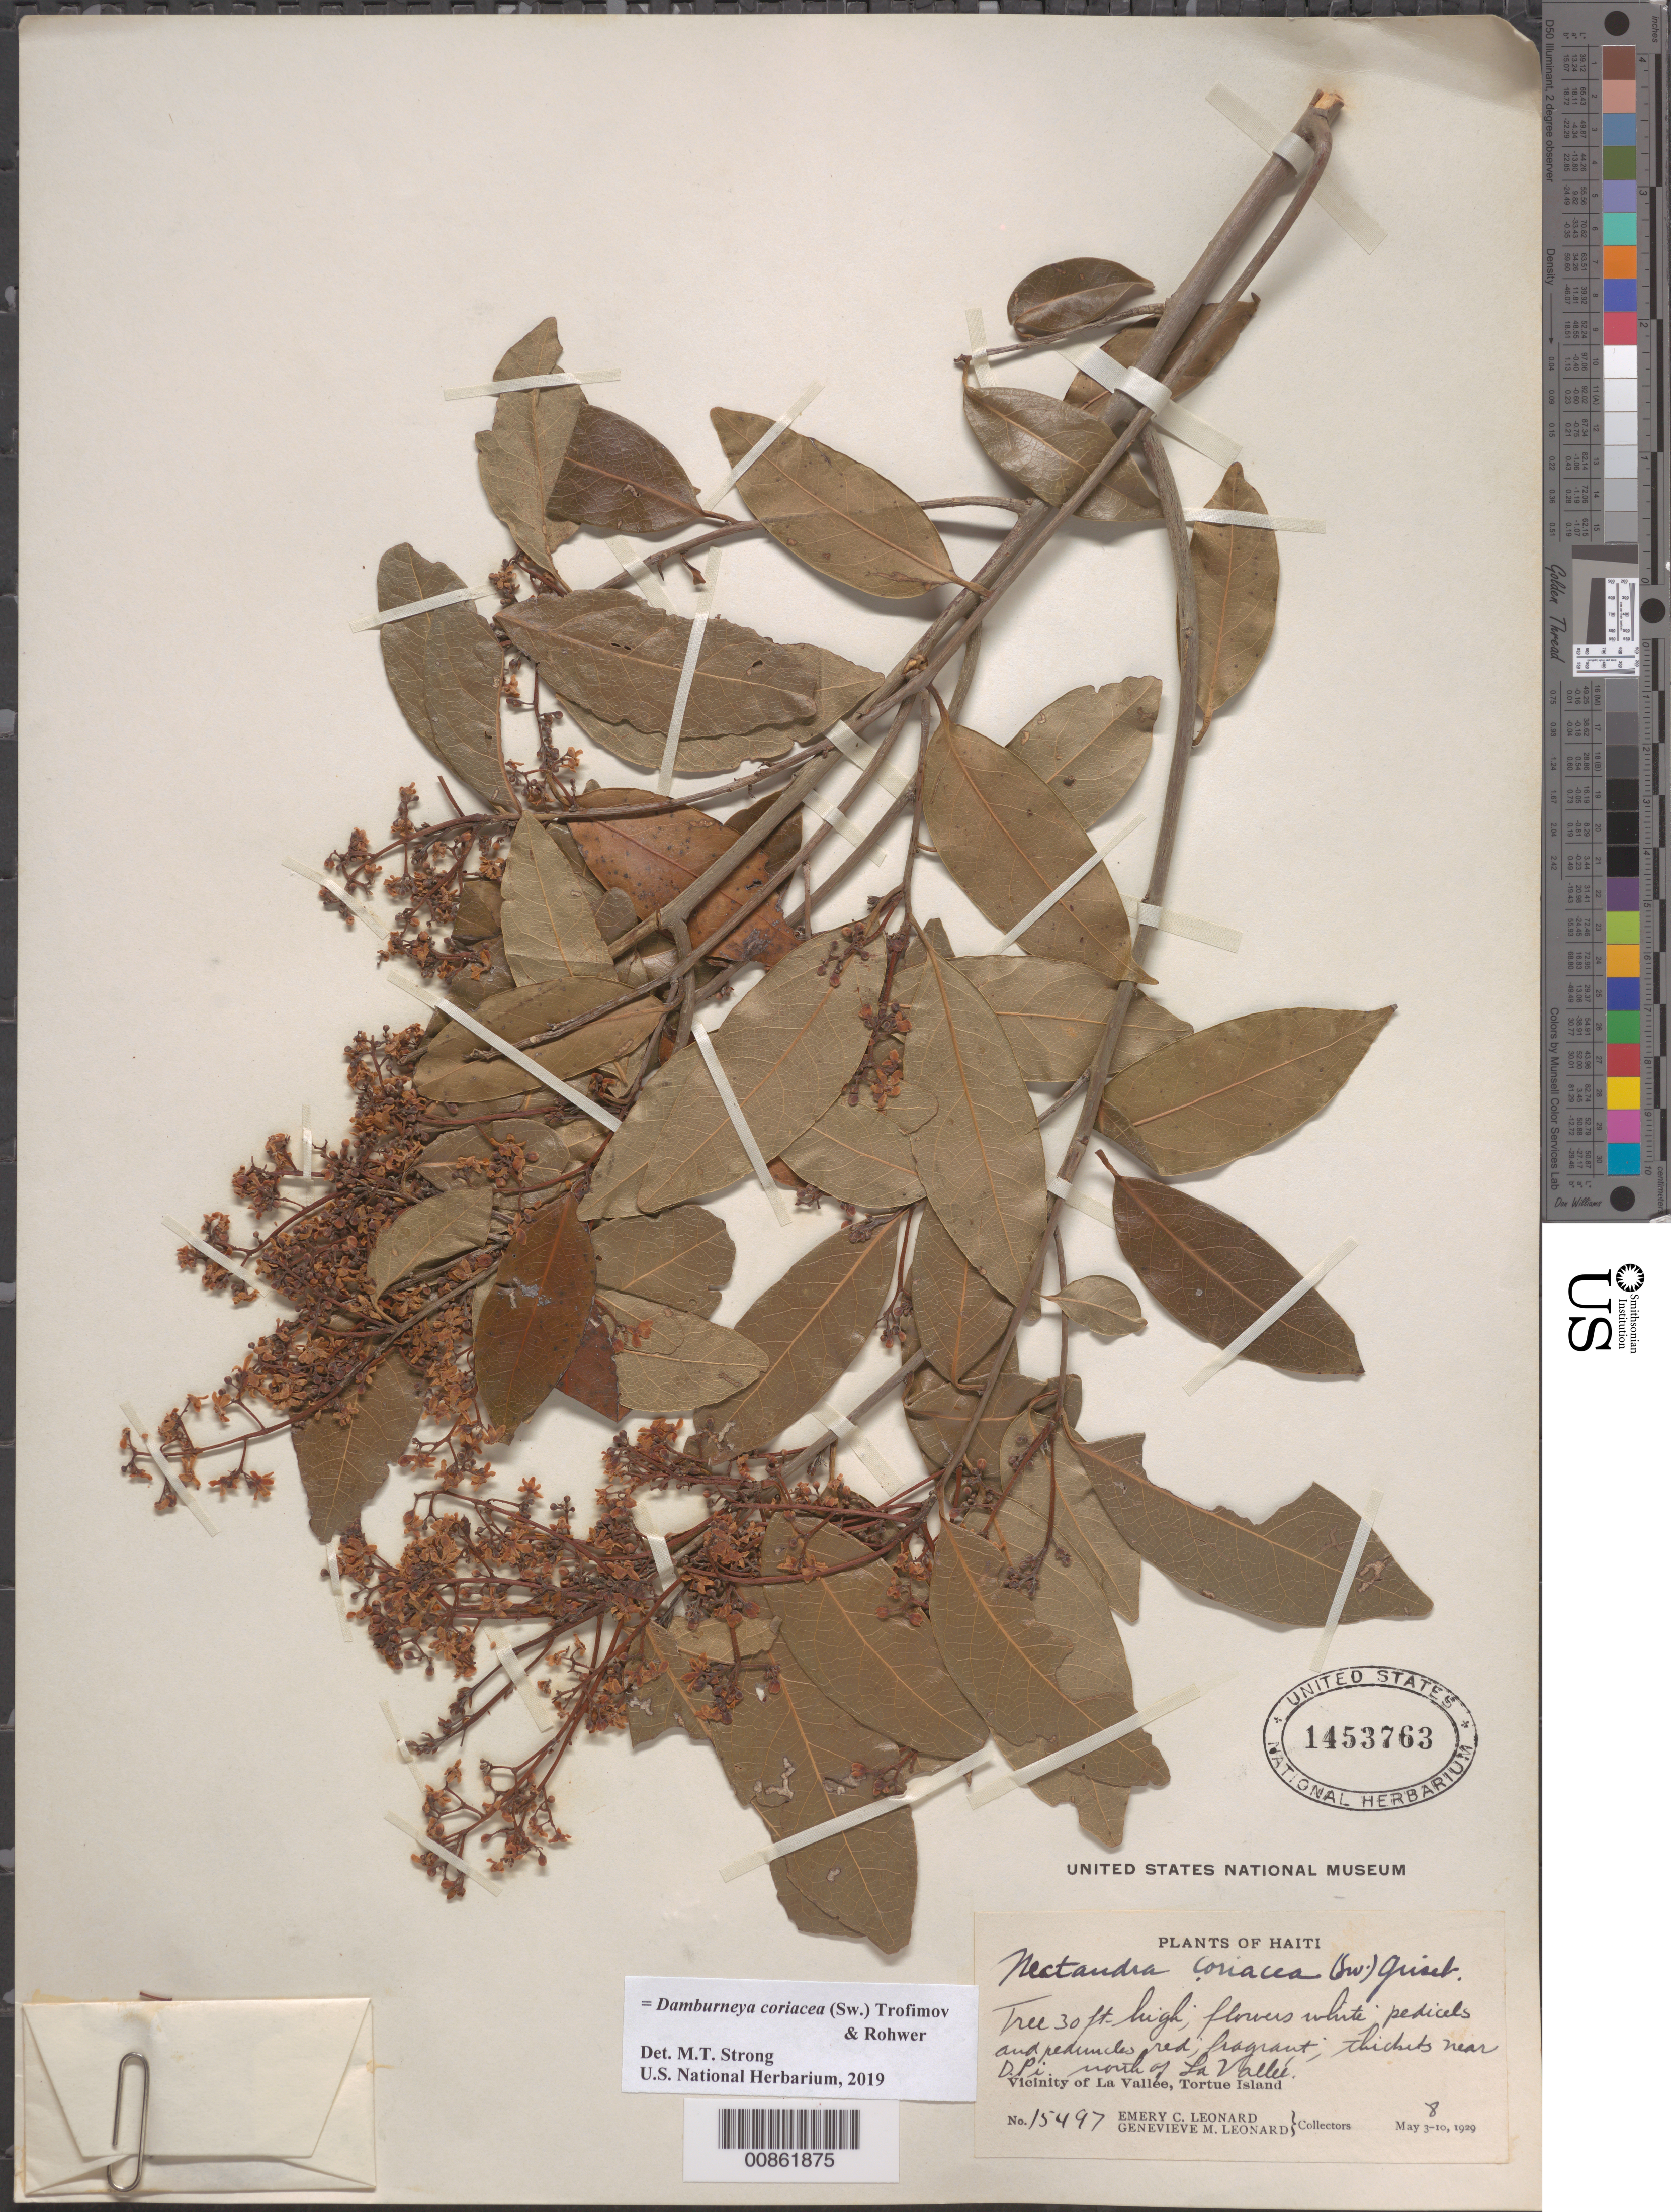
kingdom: Plantae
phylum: Tracheophyta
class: Magnoliopsida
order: Laurales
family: Lauraceae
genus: Damburneya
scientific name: Damburneya coriacea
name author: (Sw.) Trofimov & Rohwer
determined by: Strong, M. T., (US), Smithsonian Institution - National Museum of Natural History (UNITED STATES)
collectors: E. C. Leonard & G. M. Leonard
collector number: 15497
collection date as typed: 08 May 1929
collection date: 1929-05-08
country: Haiti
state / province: Nord-Óuest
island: Île de la Tortue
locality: Vicinity of La Vallée, Tortue Island. Thickets near D. Pi north of La Vallée.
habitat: Thickets.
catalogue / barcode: US 1453763